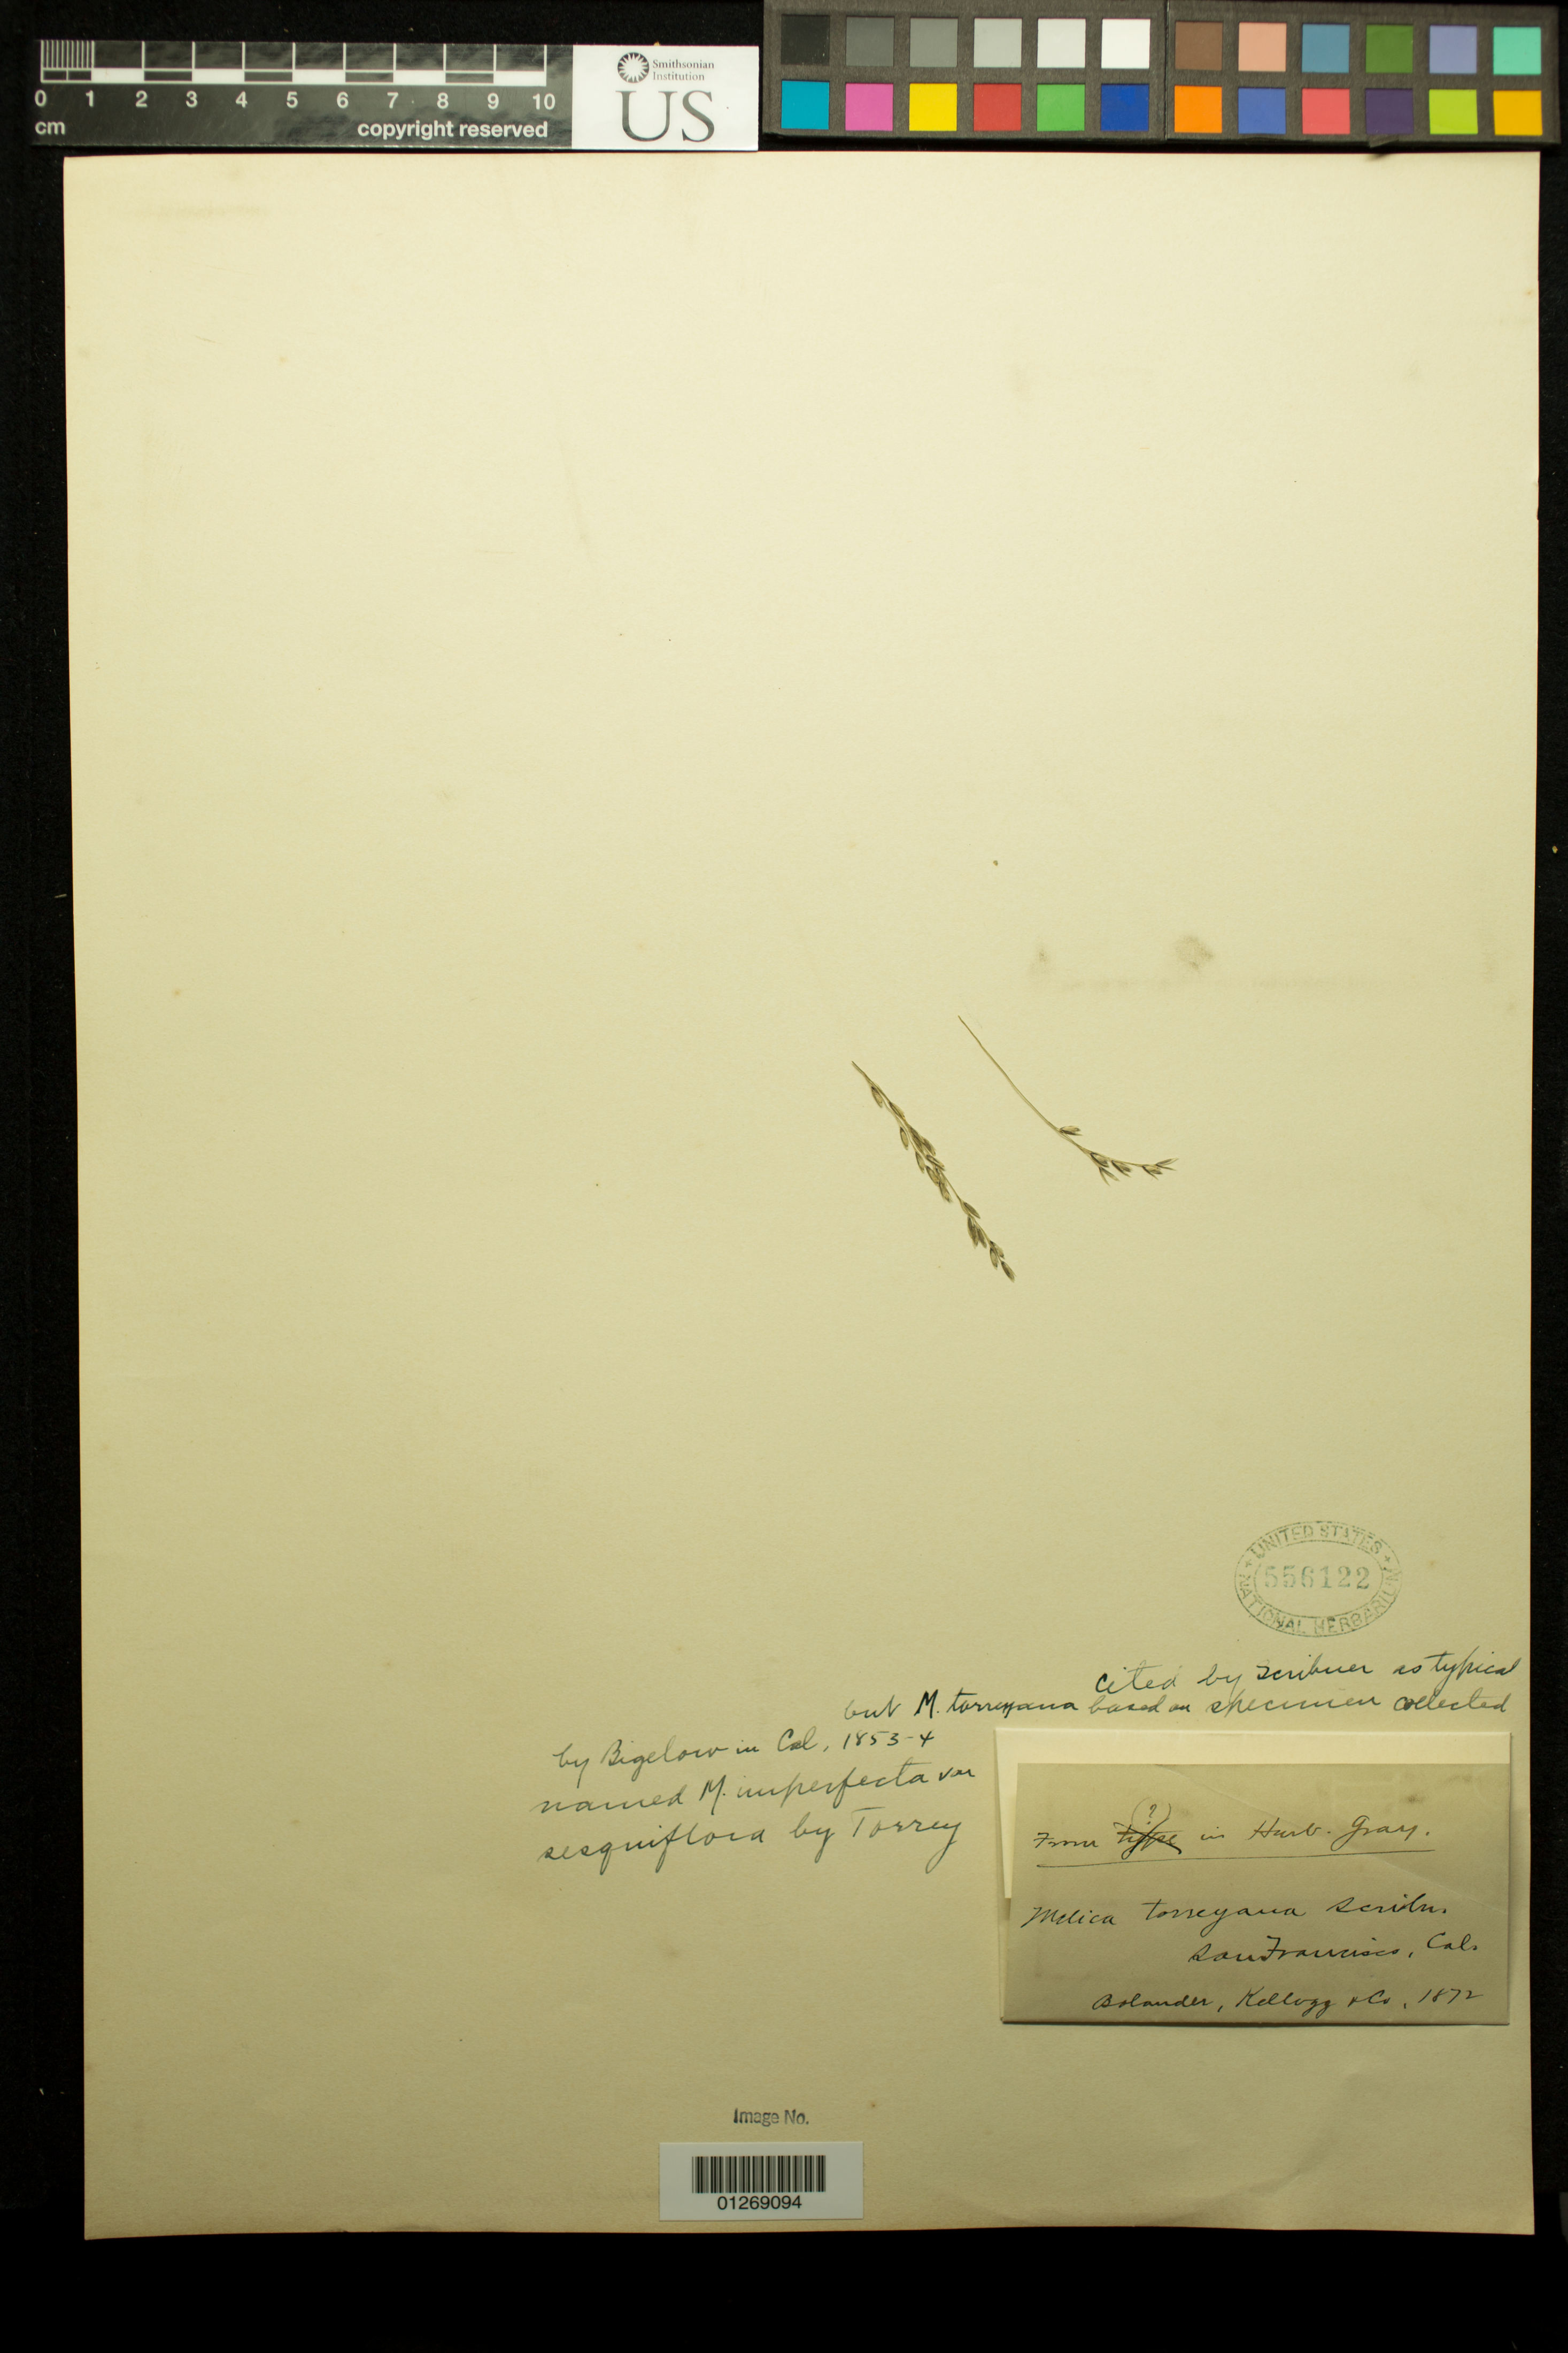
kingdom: Plantae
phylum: Tracheophyta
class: Liliopsida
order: Poales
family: Poaceae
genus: Melica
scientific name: Melica torreyana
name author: Scribn.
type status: Isosyntype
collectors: H. Bolander & A. Kellogg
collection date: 1872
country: United States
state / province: California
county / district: San Francisco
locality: San Francisco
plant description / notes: Fragmentary material of type (?) specimen ex herb. Gray (GH/HUH). As cited (effectively typified?) by Boyle (1945), "Type. San Francisco, California, H.N. Bolander, Kellogg and Co. 1872. The type is presumably in the U.S. National Herbarium."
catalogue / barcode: US 556122